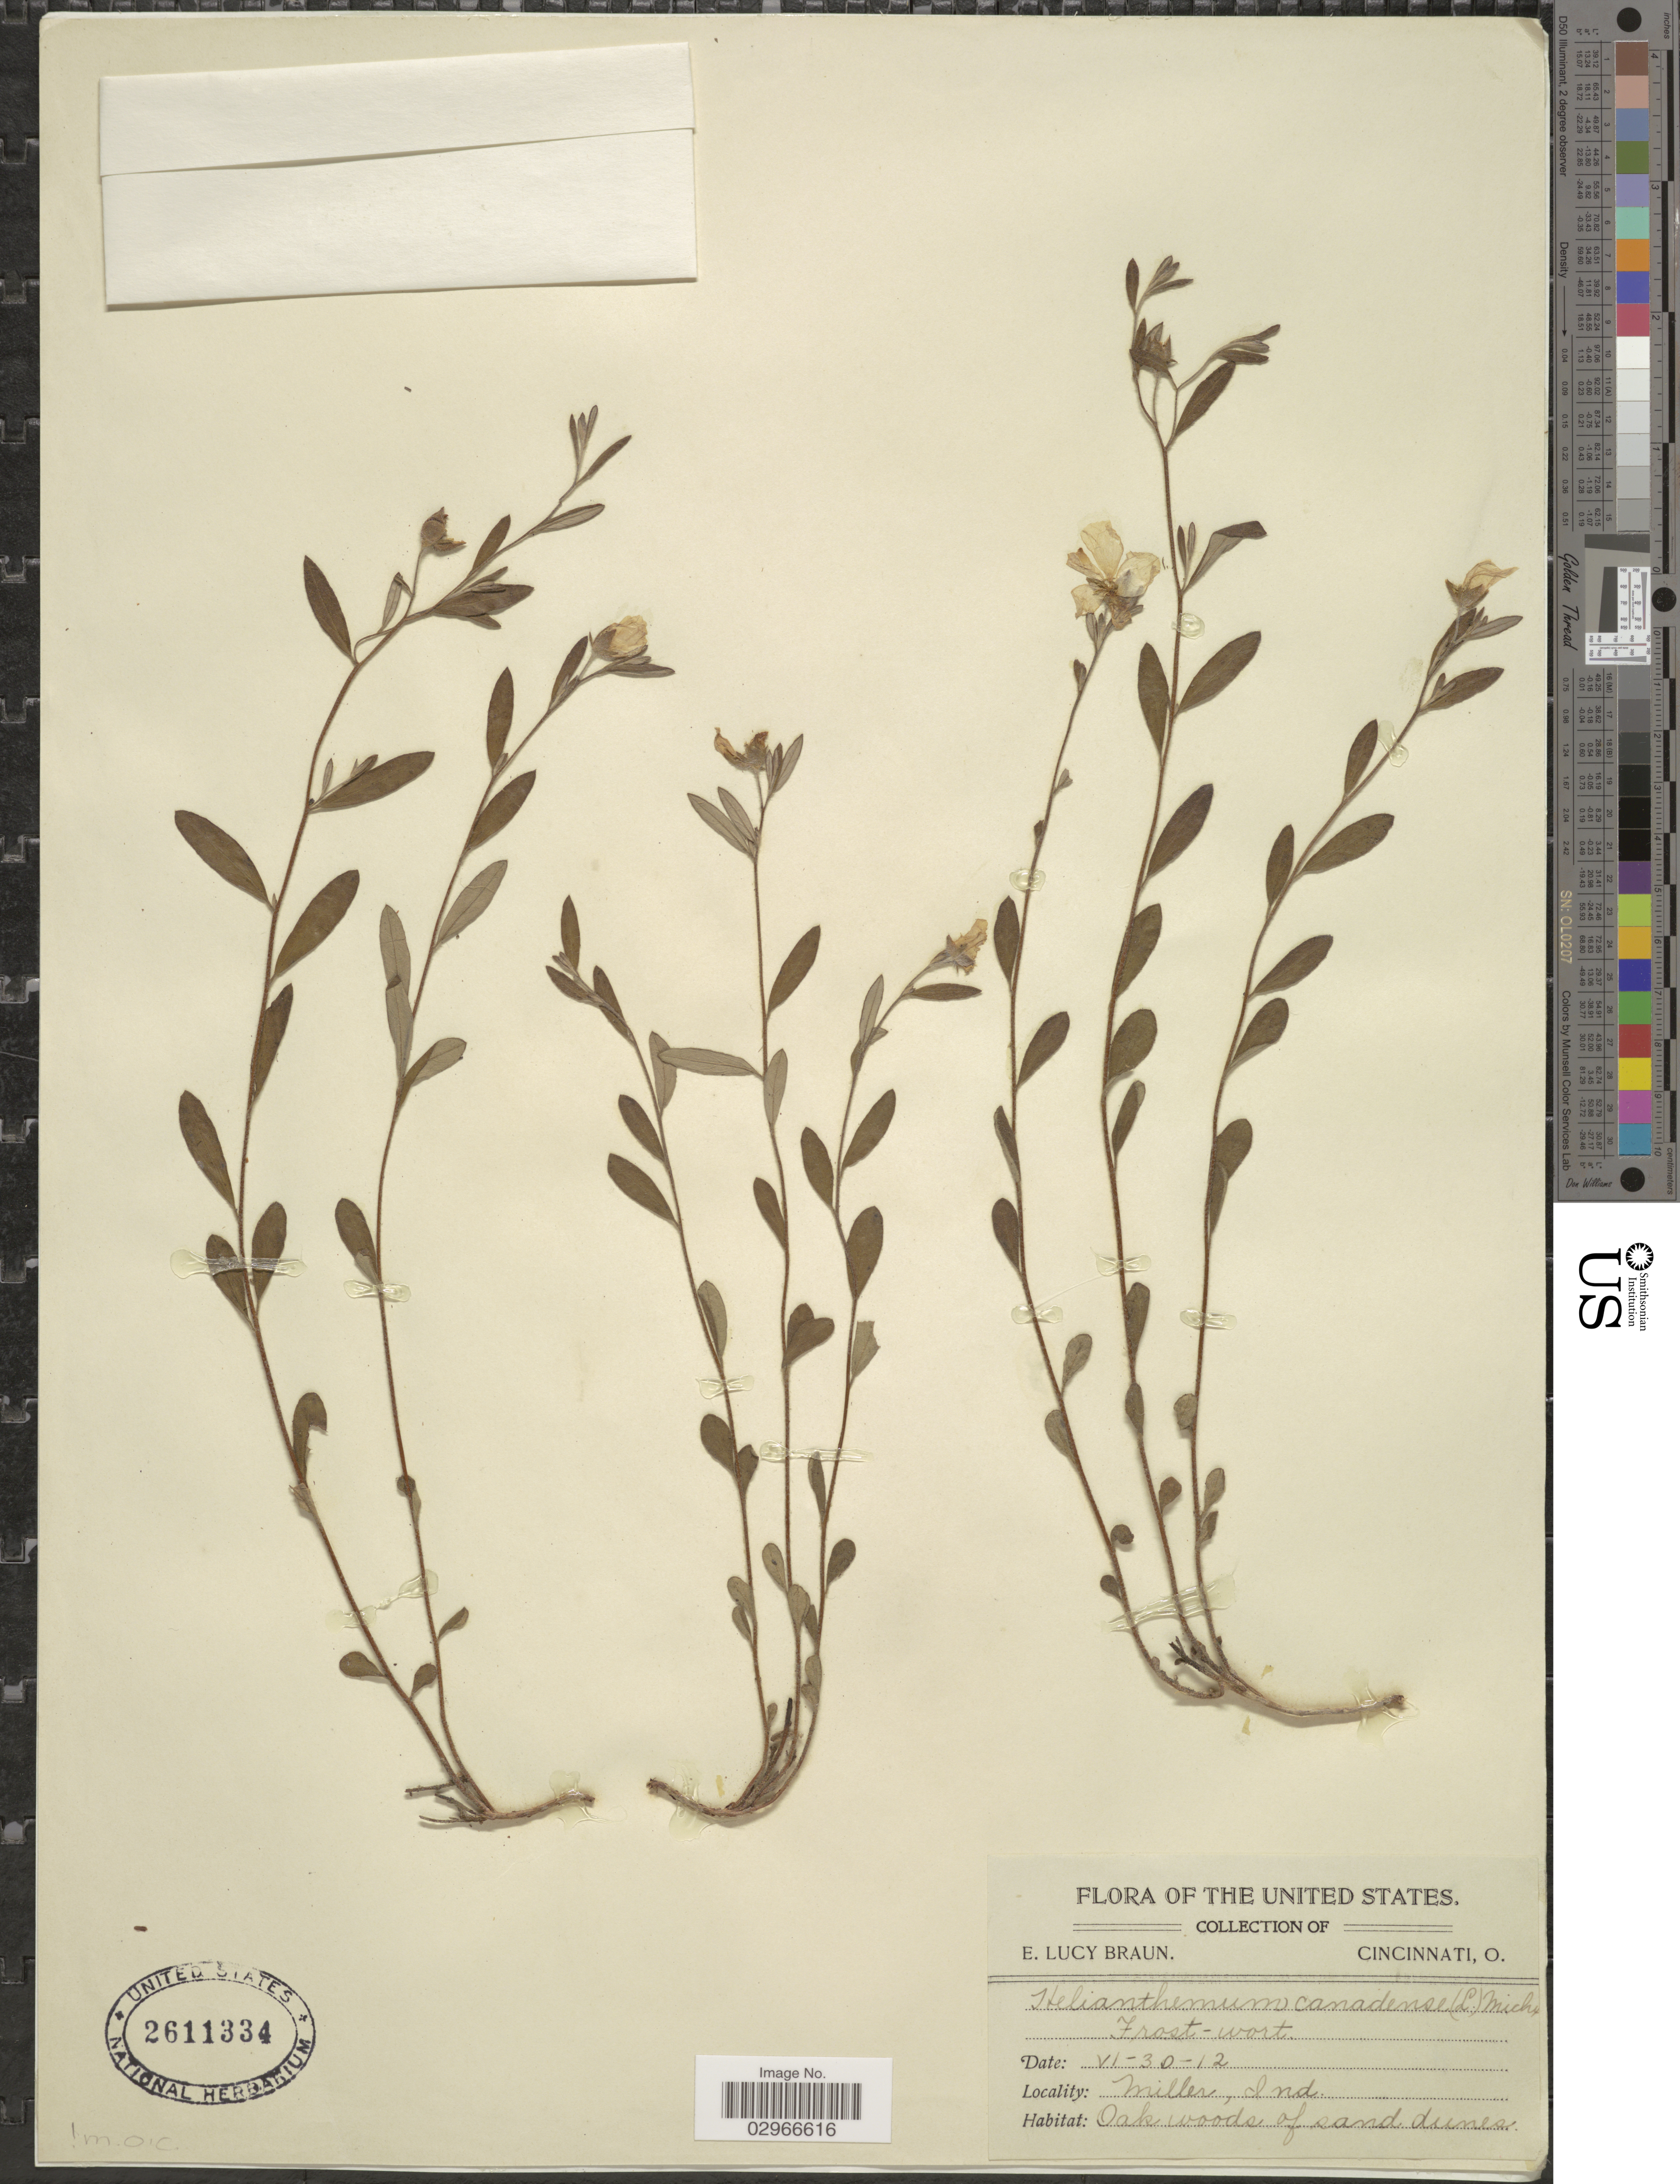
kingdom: Plantae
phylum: Tracheophyta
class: Magnoliopsida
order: Malvales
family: Cistaceae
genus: Helianthemum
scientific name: Helianthemum canadense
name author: (L.) Michx.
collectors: E. L. Braun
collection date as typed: Transcribed d/m/y: 30/6/12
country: United States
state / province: Indiana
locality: Miller.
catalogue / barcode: US 2611334